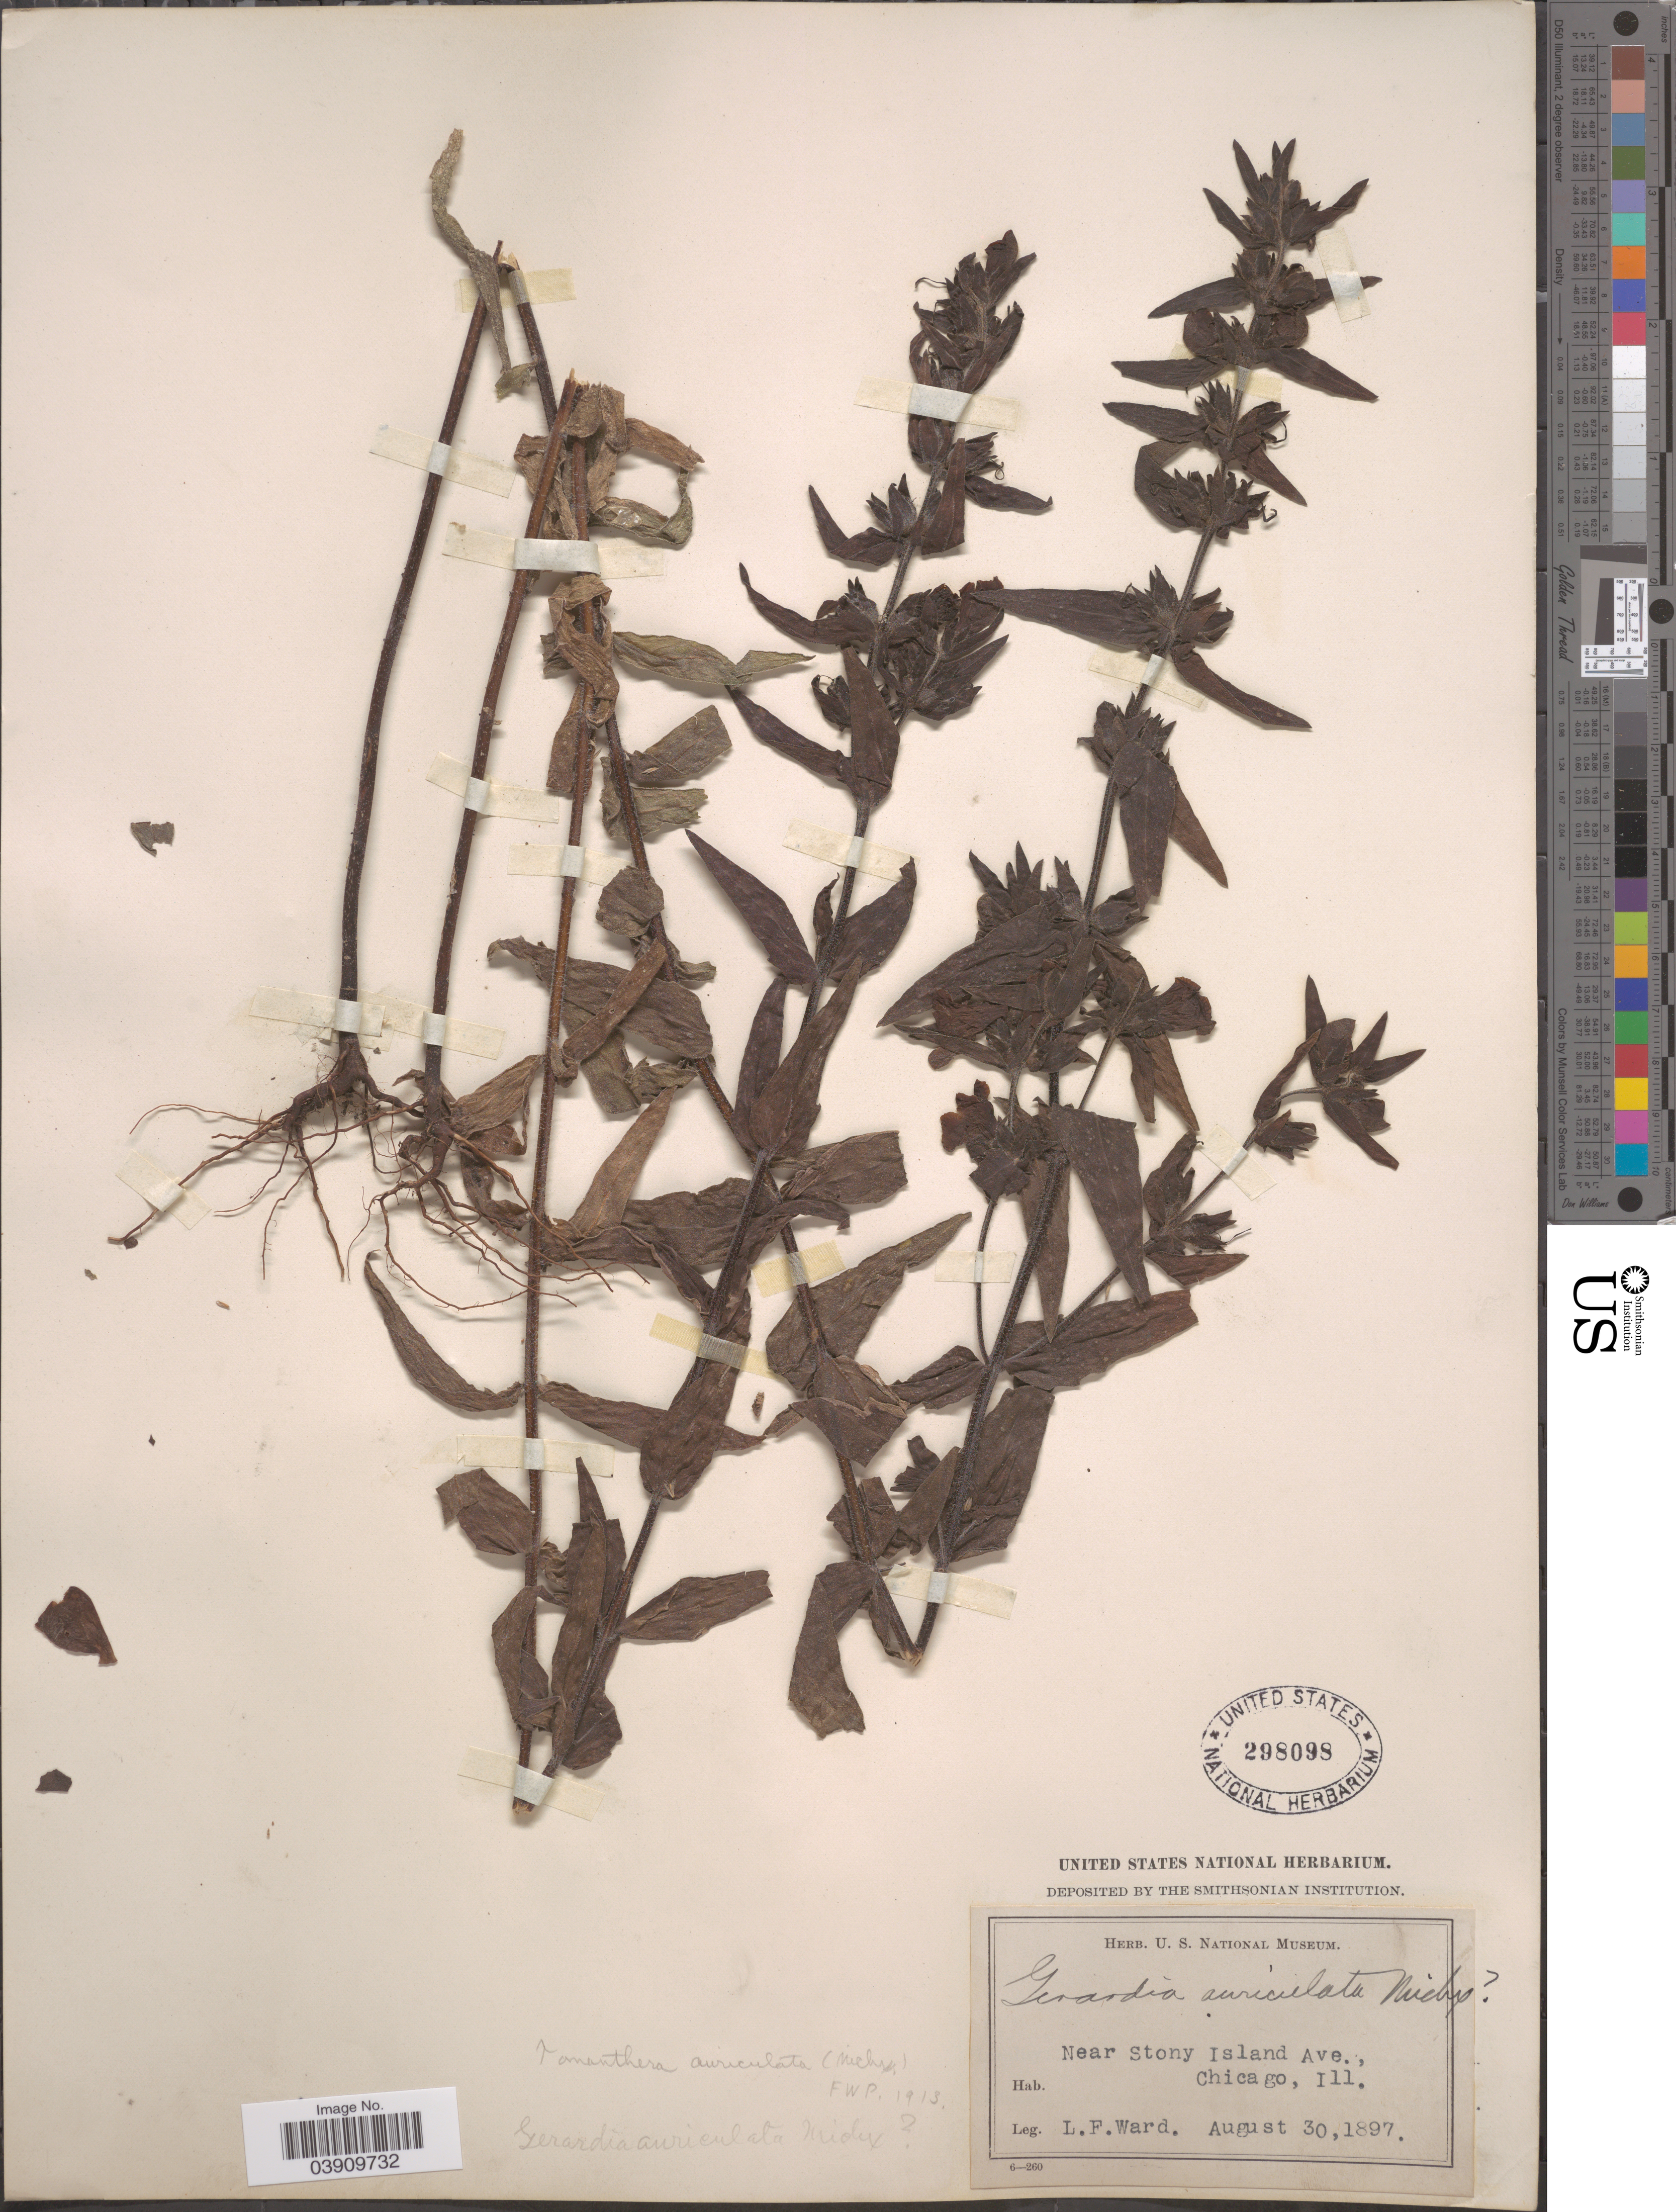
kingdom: Plantae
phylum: Tracheophyta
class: Magnoliopsida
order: Lamiales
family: Orobanchaceae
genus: Tomanthera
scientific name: Tomanthera auriculata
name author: (Michx.) Raf.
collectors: L. Ward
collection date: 1897-08-30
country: United States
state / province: Illinois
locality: Near Stony Island Ave., Chicago.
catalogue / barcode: US 298098